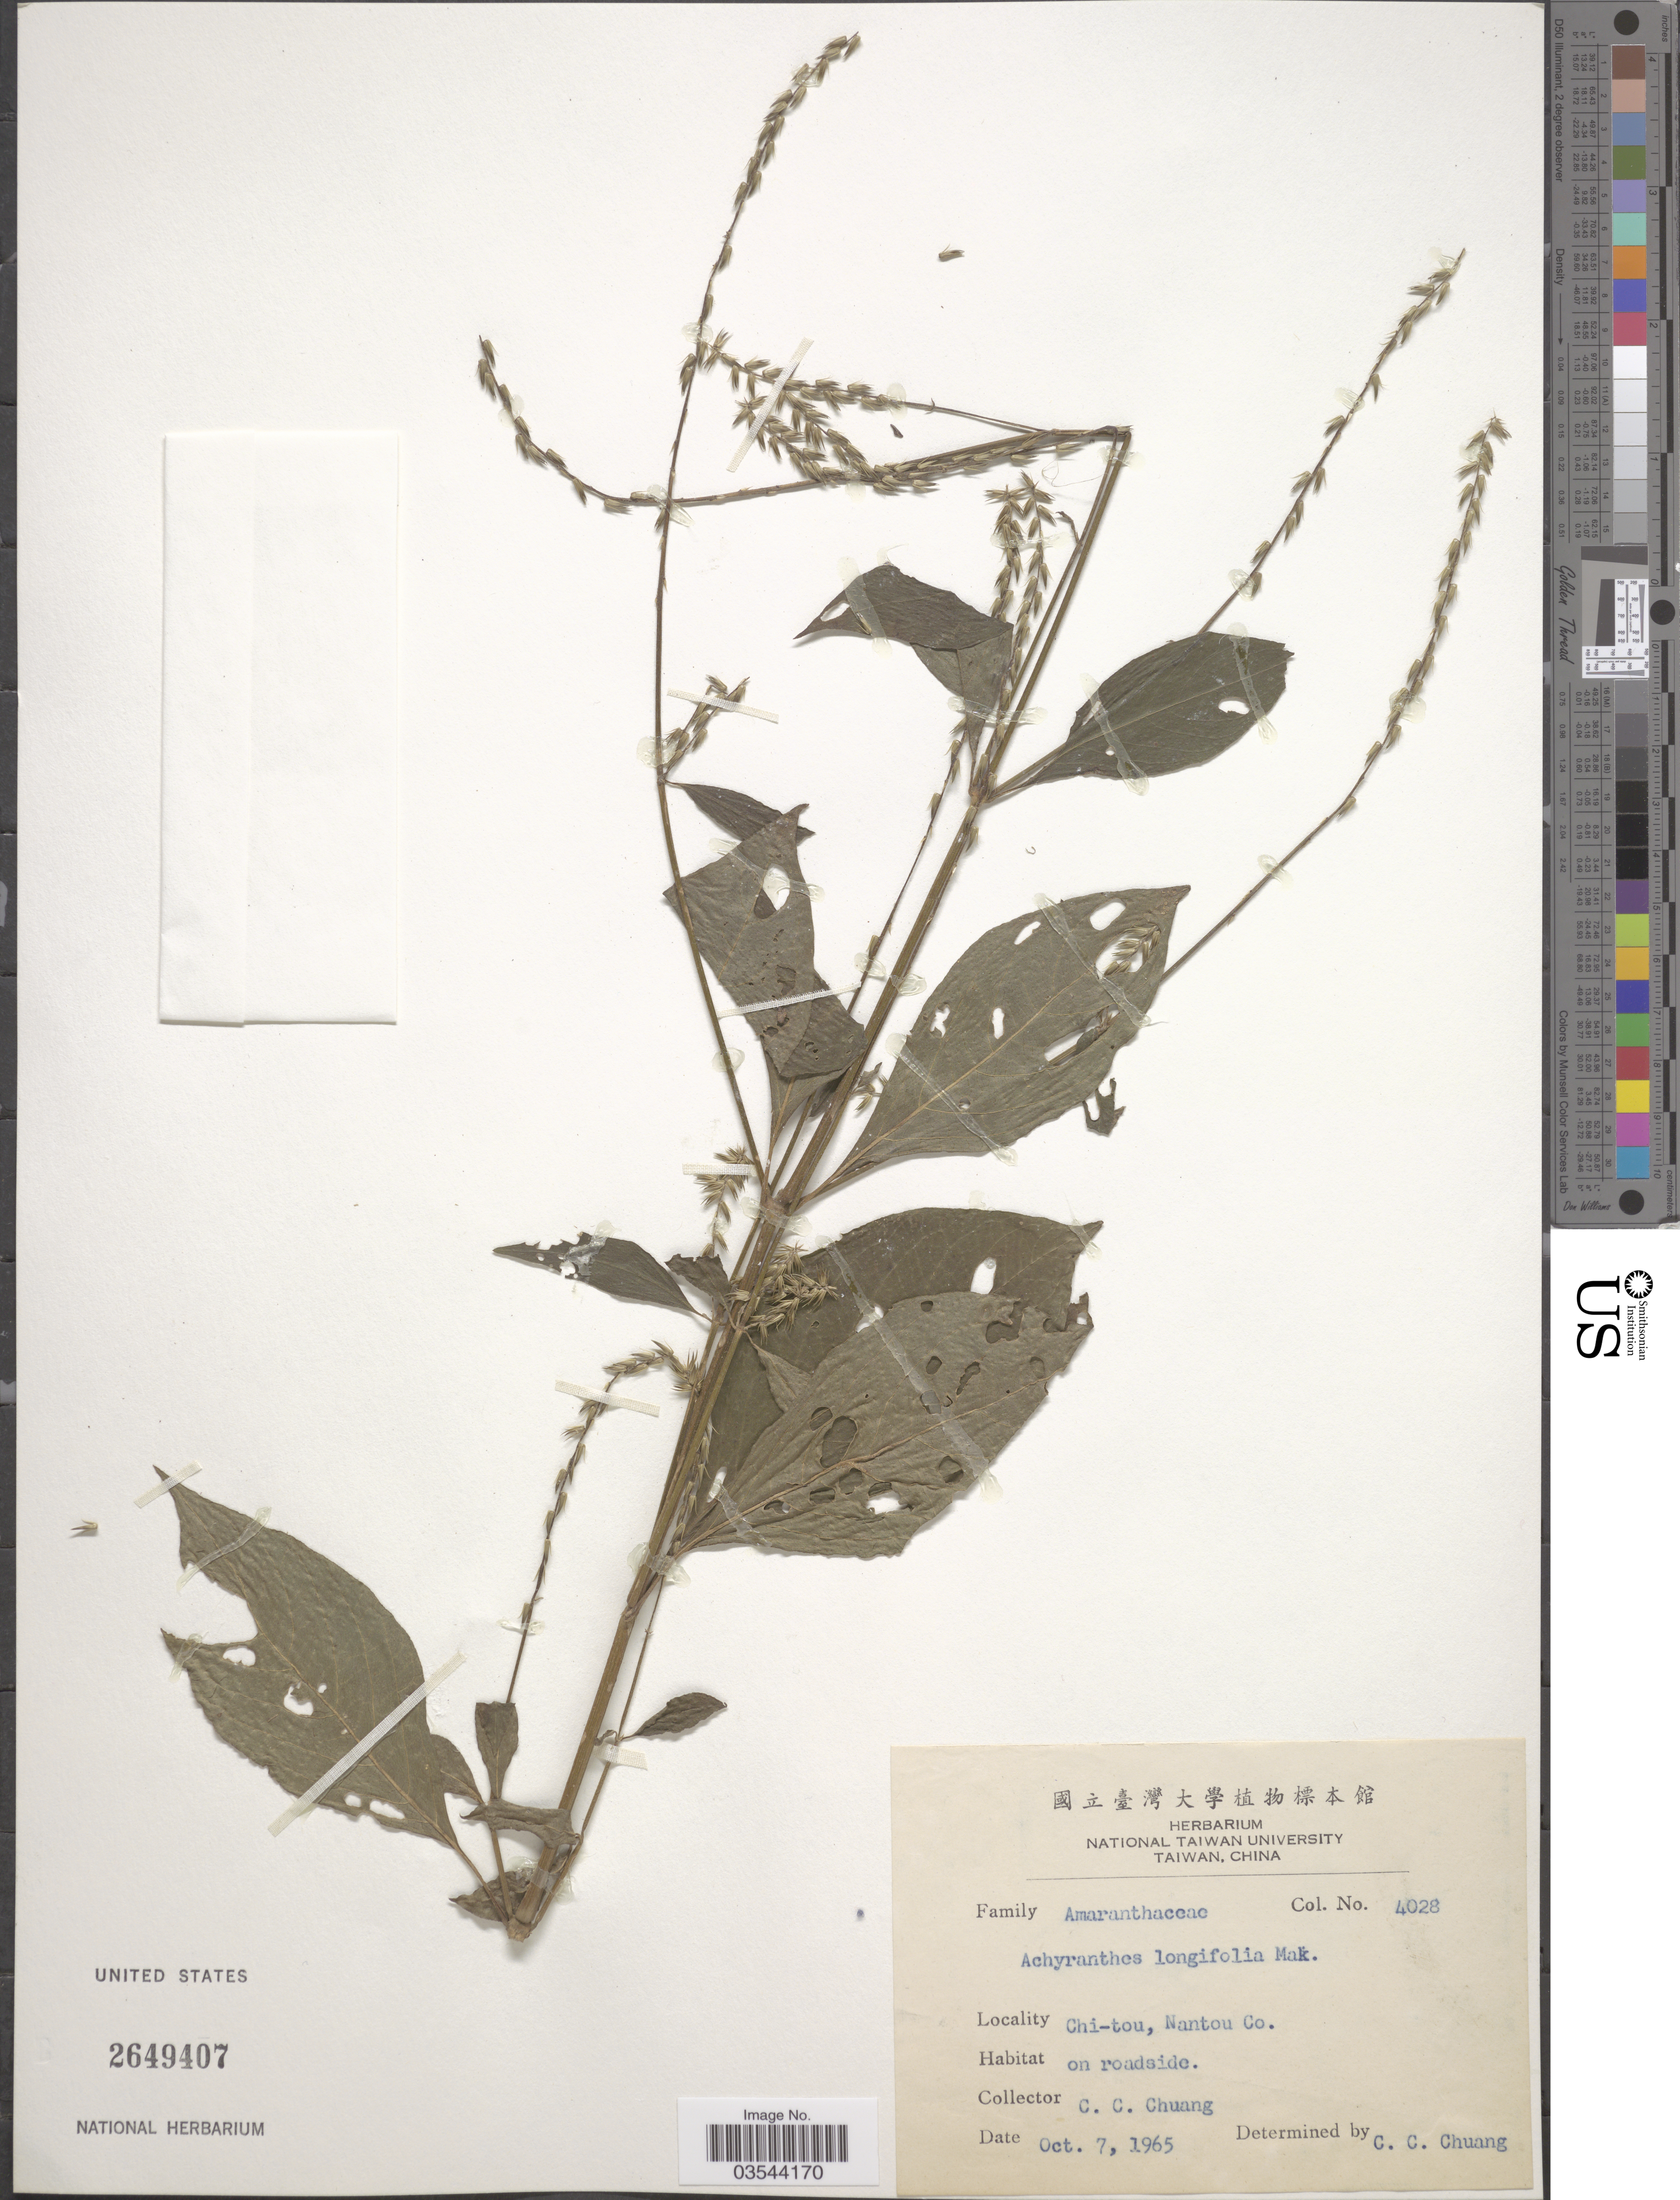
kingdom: Plantae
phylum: Tracheophyta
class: Magnoliopsida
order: Caryophyllales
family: Amaranthaceae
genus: Achyranthes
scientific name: Achyranthes longifolia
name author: (Makino) Makino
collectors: C. C. Chuang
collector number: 4028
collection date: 1965-10-07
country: Taiwan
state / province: Nantou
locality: Chi-tou, Nantou Co.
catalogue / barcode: US 2649407